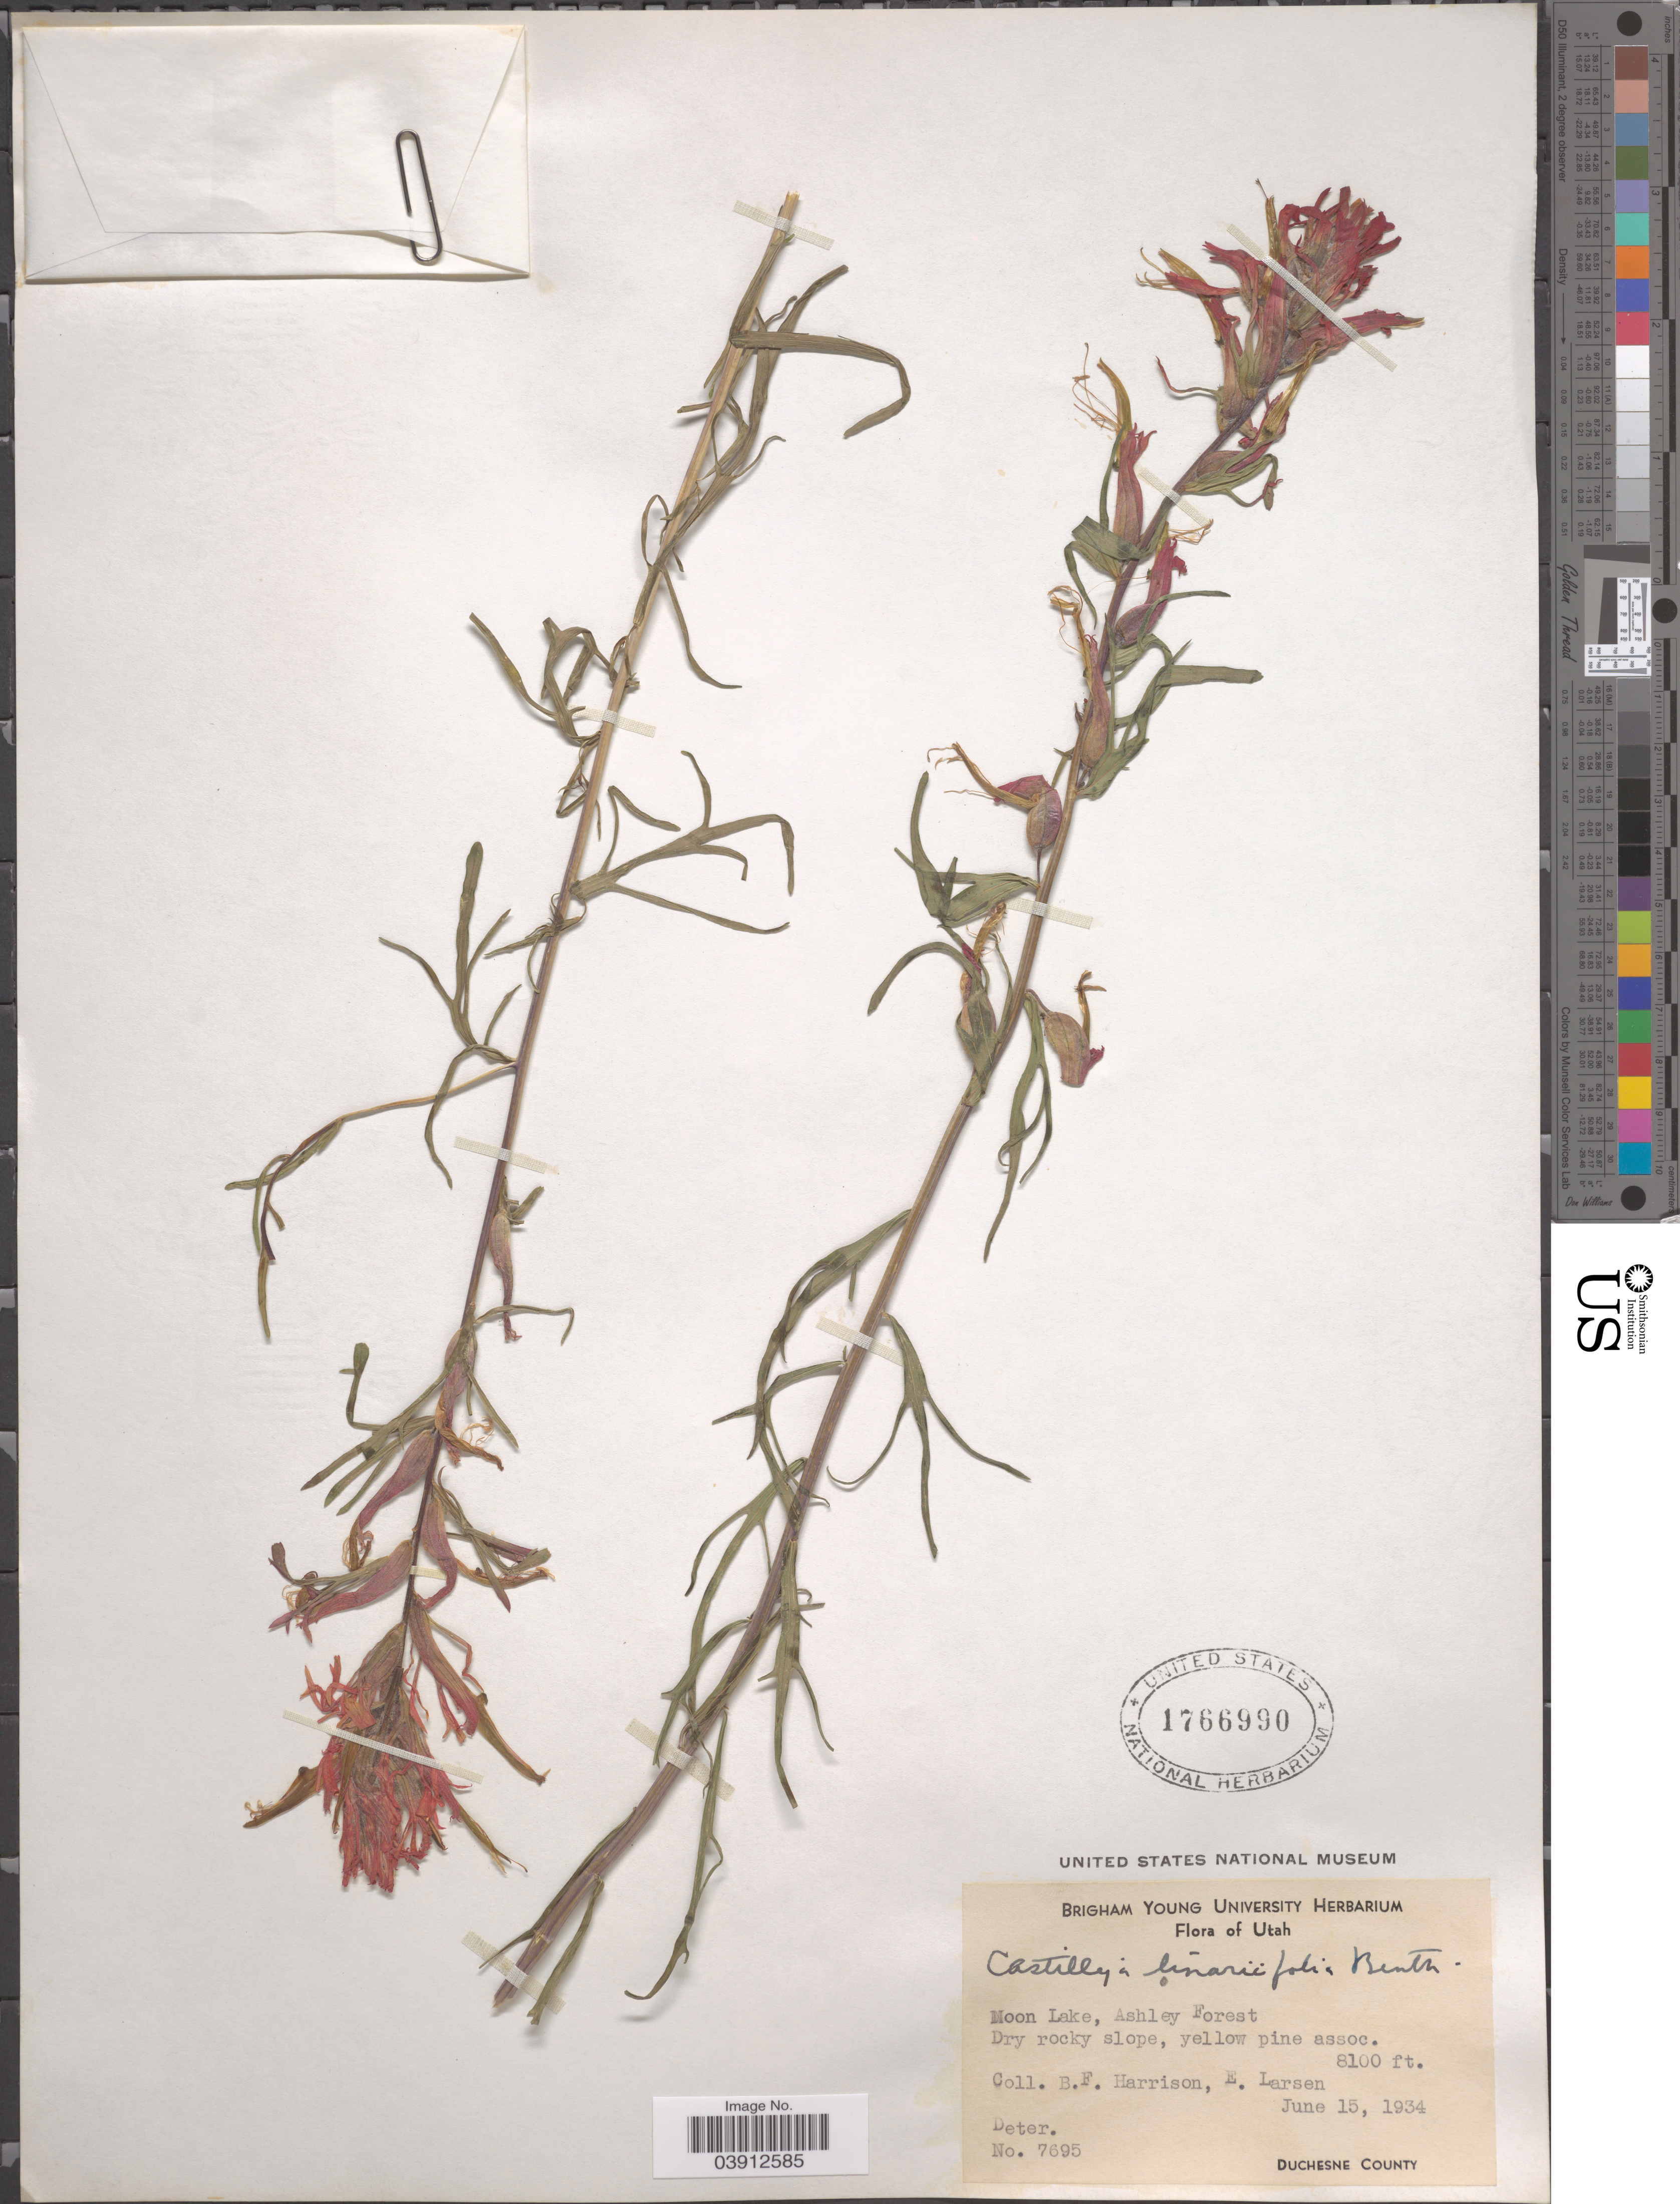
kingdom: Plantae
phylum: Tracheophyta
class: Magnoliopsida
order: Lamiales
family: Orobanchaceae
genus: Castilleja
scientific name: Castilleja linariifolia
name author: Benth.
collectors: B. F. Harrison & E. Larsen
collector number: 7695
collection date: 1934-06-15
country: United States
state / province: Utah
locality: Moon Lake, Ashley Forest. Duchesne County.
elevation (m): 2469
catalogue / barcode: US 1766990